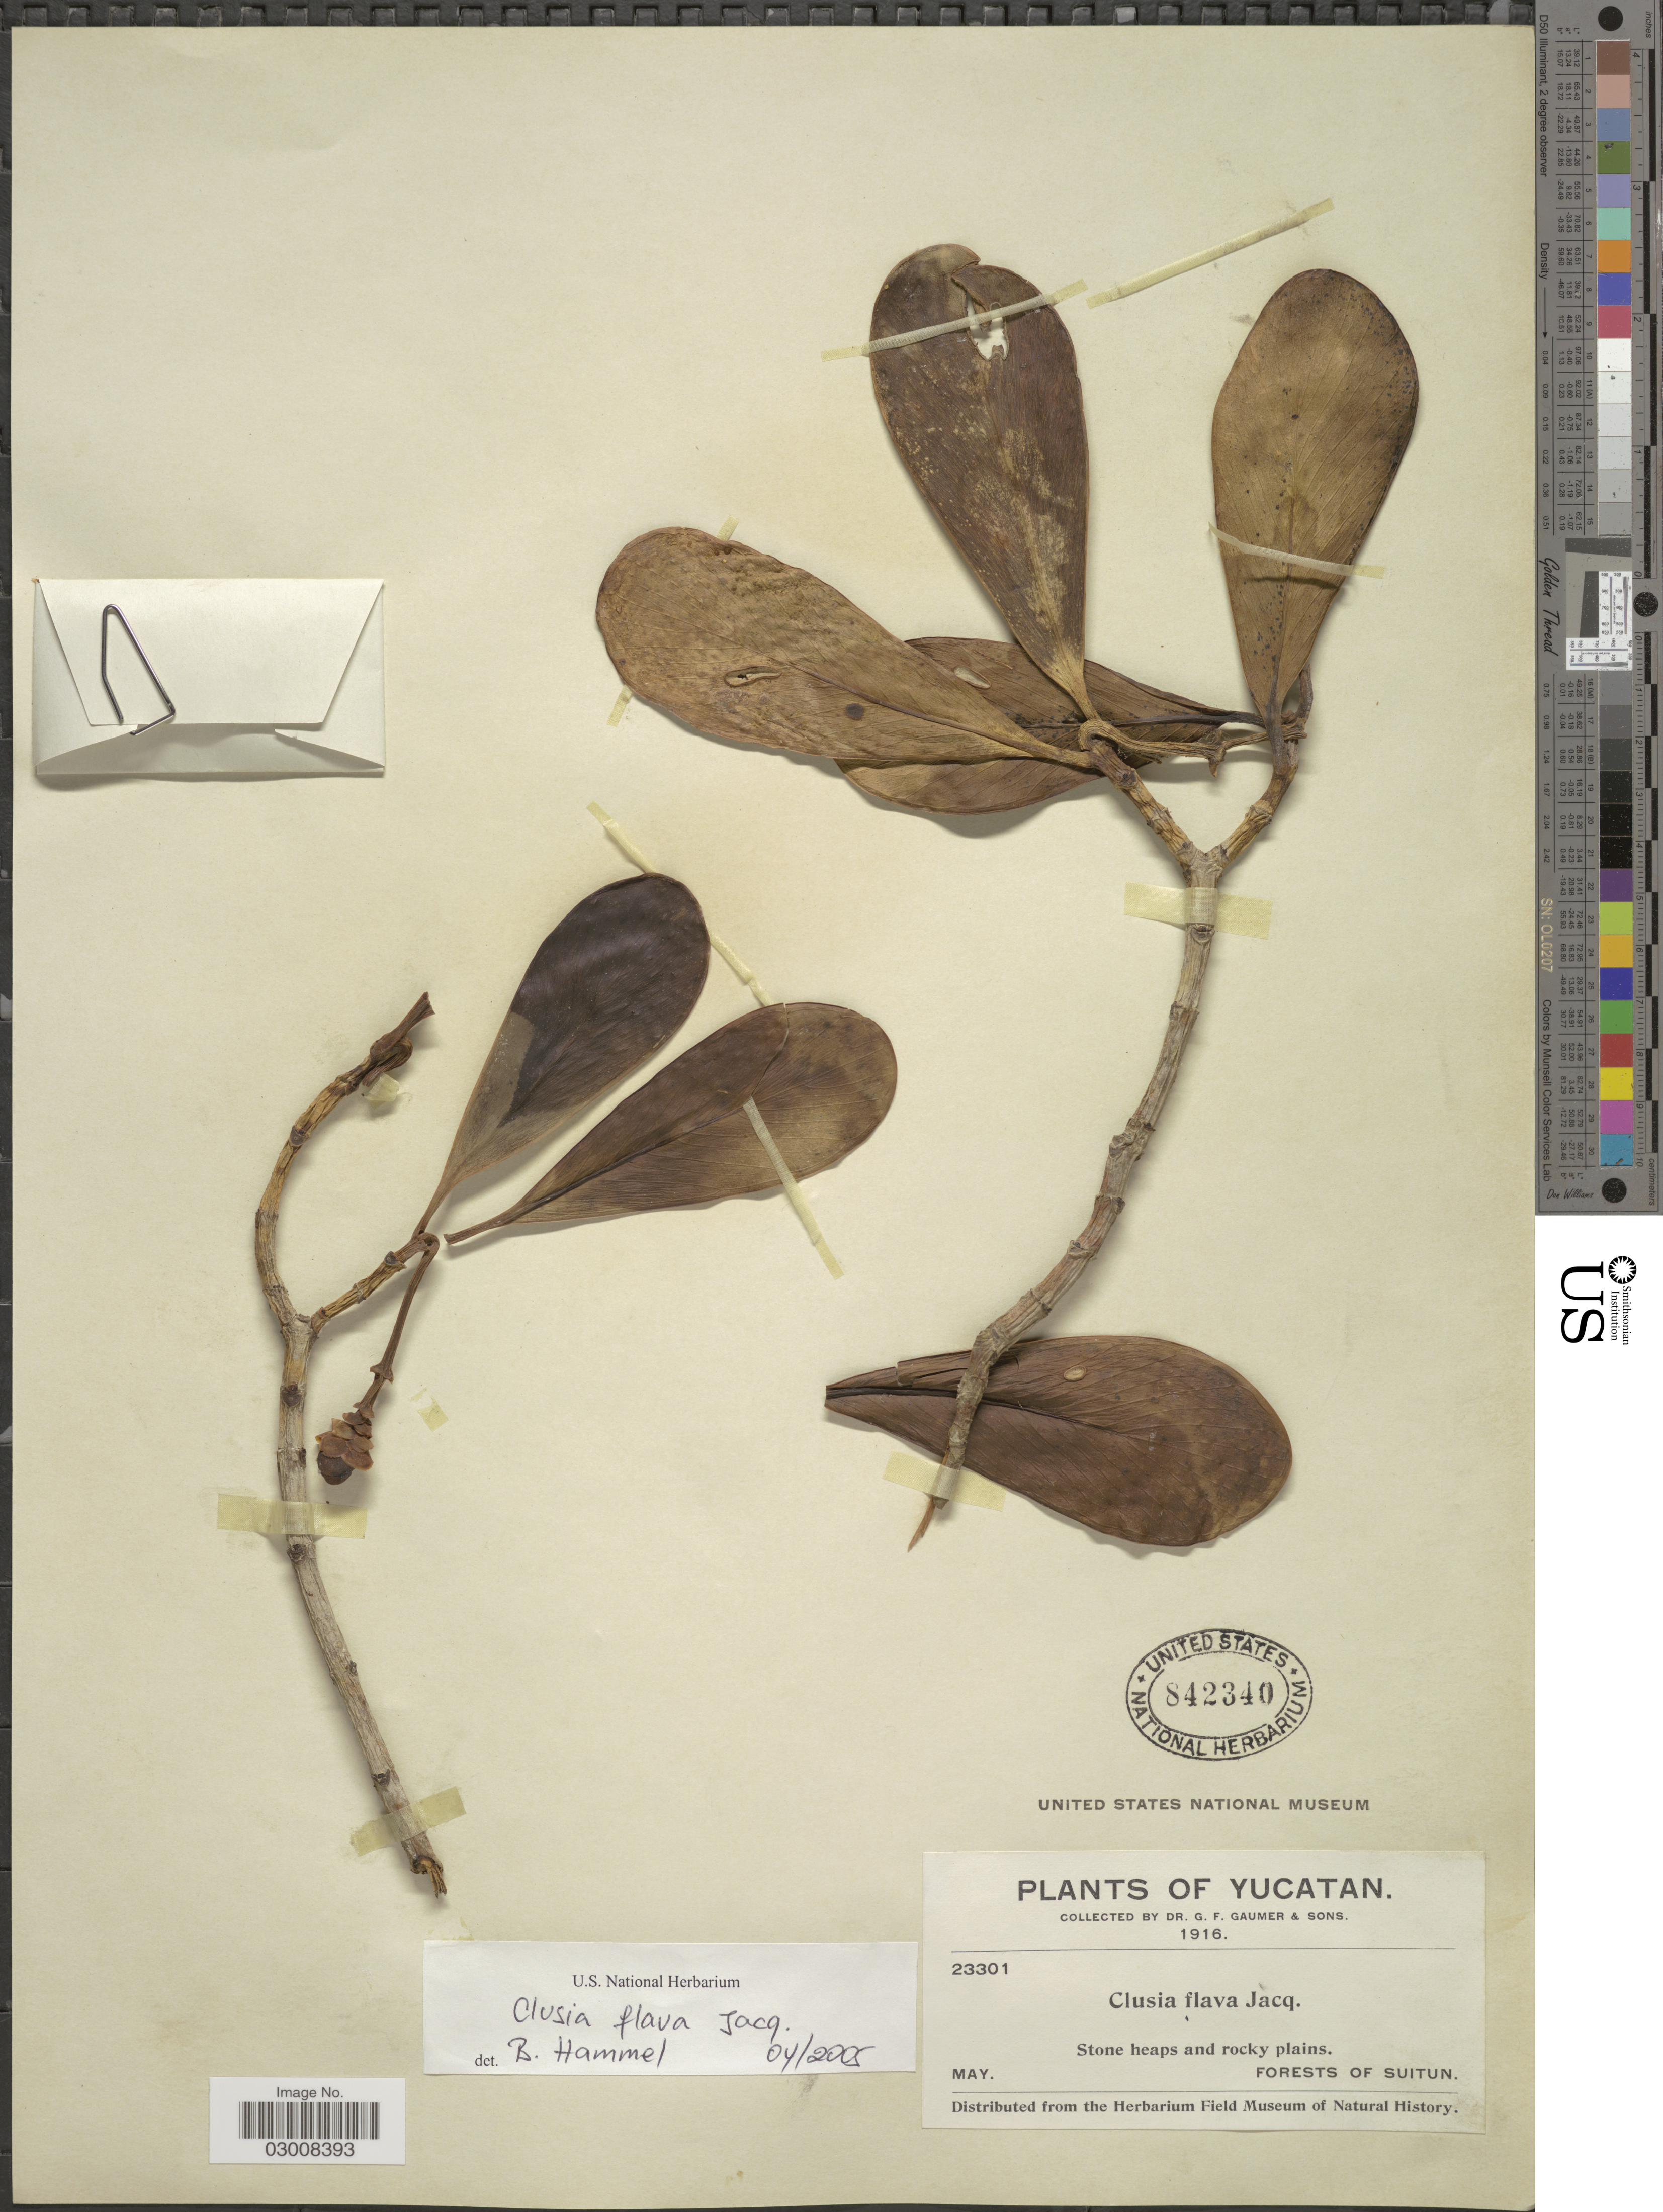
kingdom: Plantae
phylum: Tracheophyta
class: Magnoliopsida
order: Malpighiales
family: Clusiaceae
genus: Clusia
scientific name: Clusia flava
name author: Jacq.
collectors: G. F. Gaumer & Sons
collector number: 23301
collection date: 1916-05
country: Mexico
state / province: Yucatán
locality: Forests of Suitun.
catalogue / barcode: US 842340